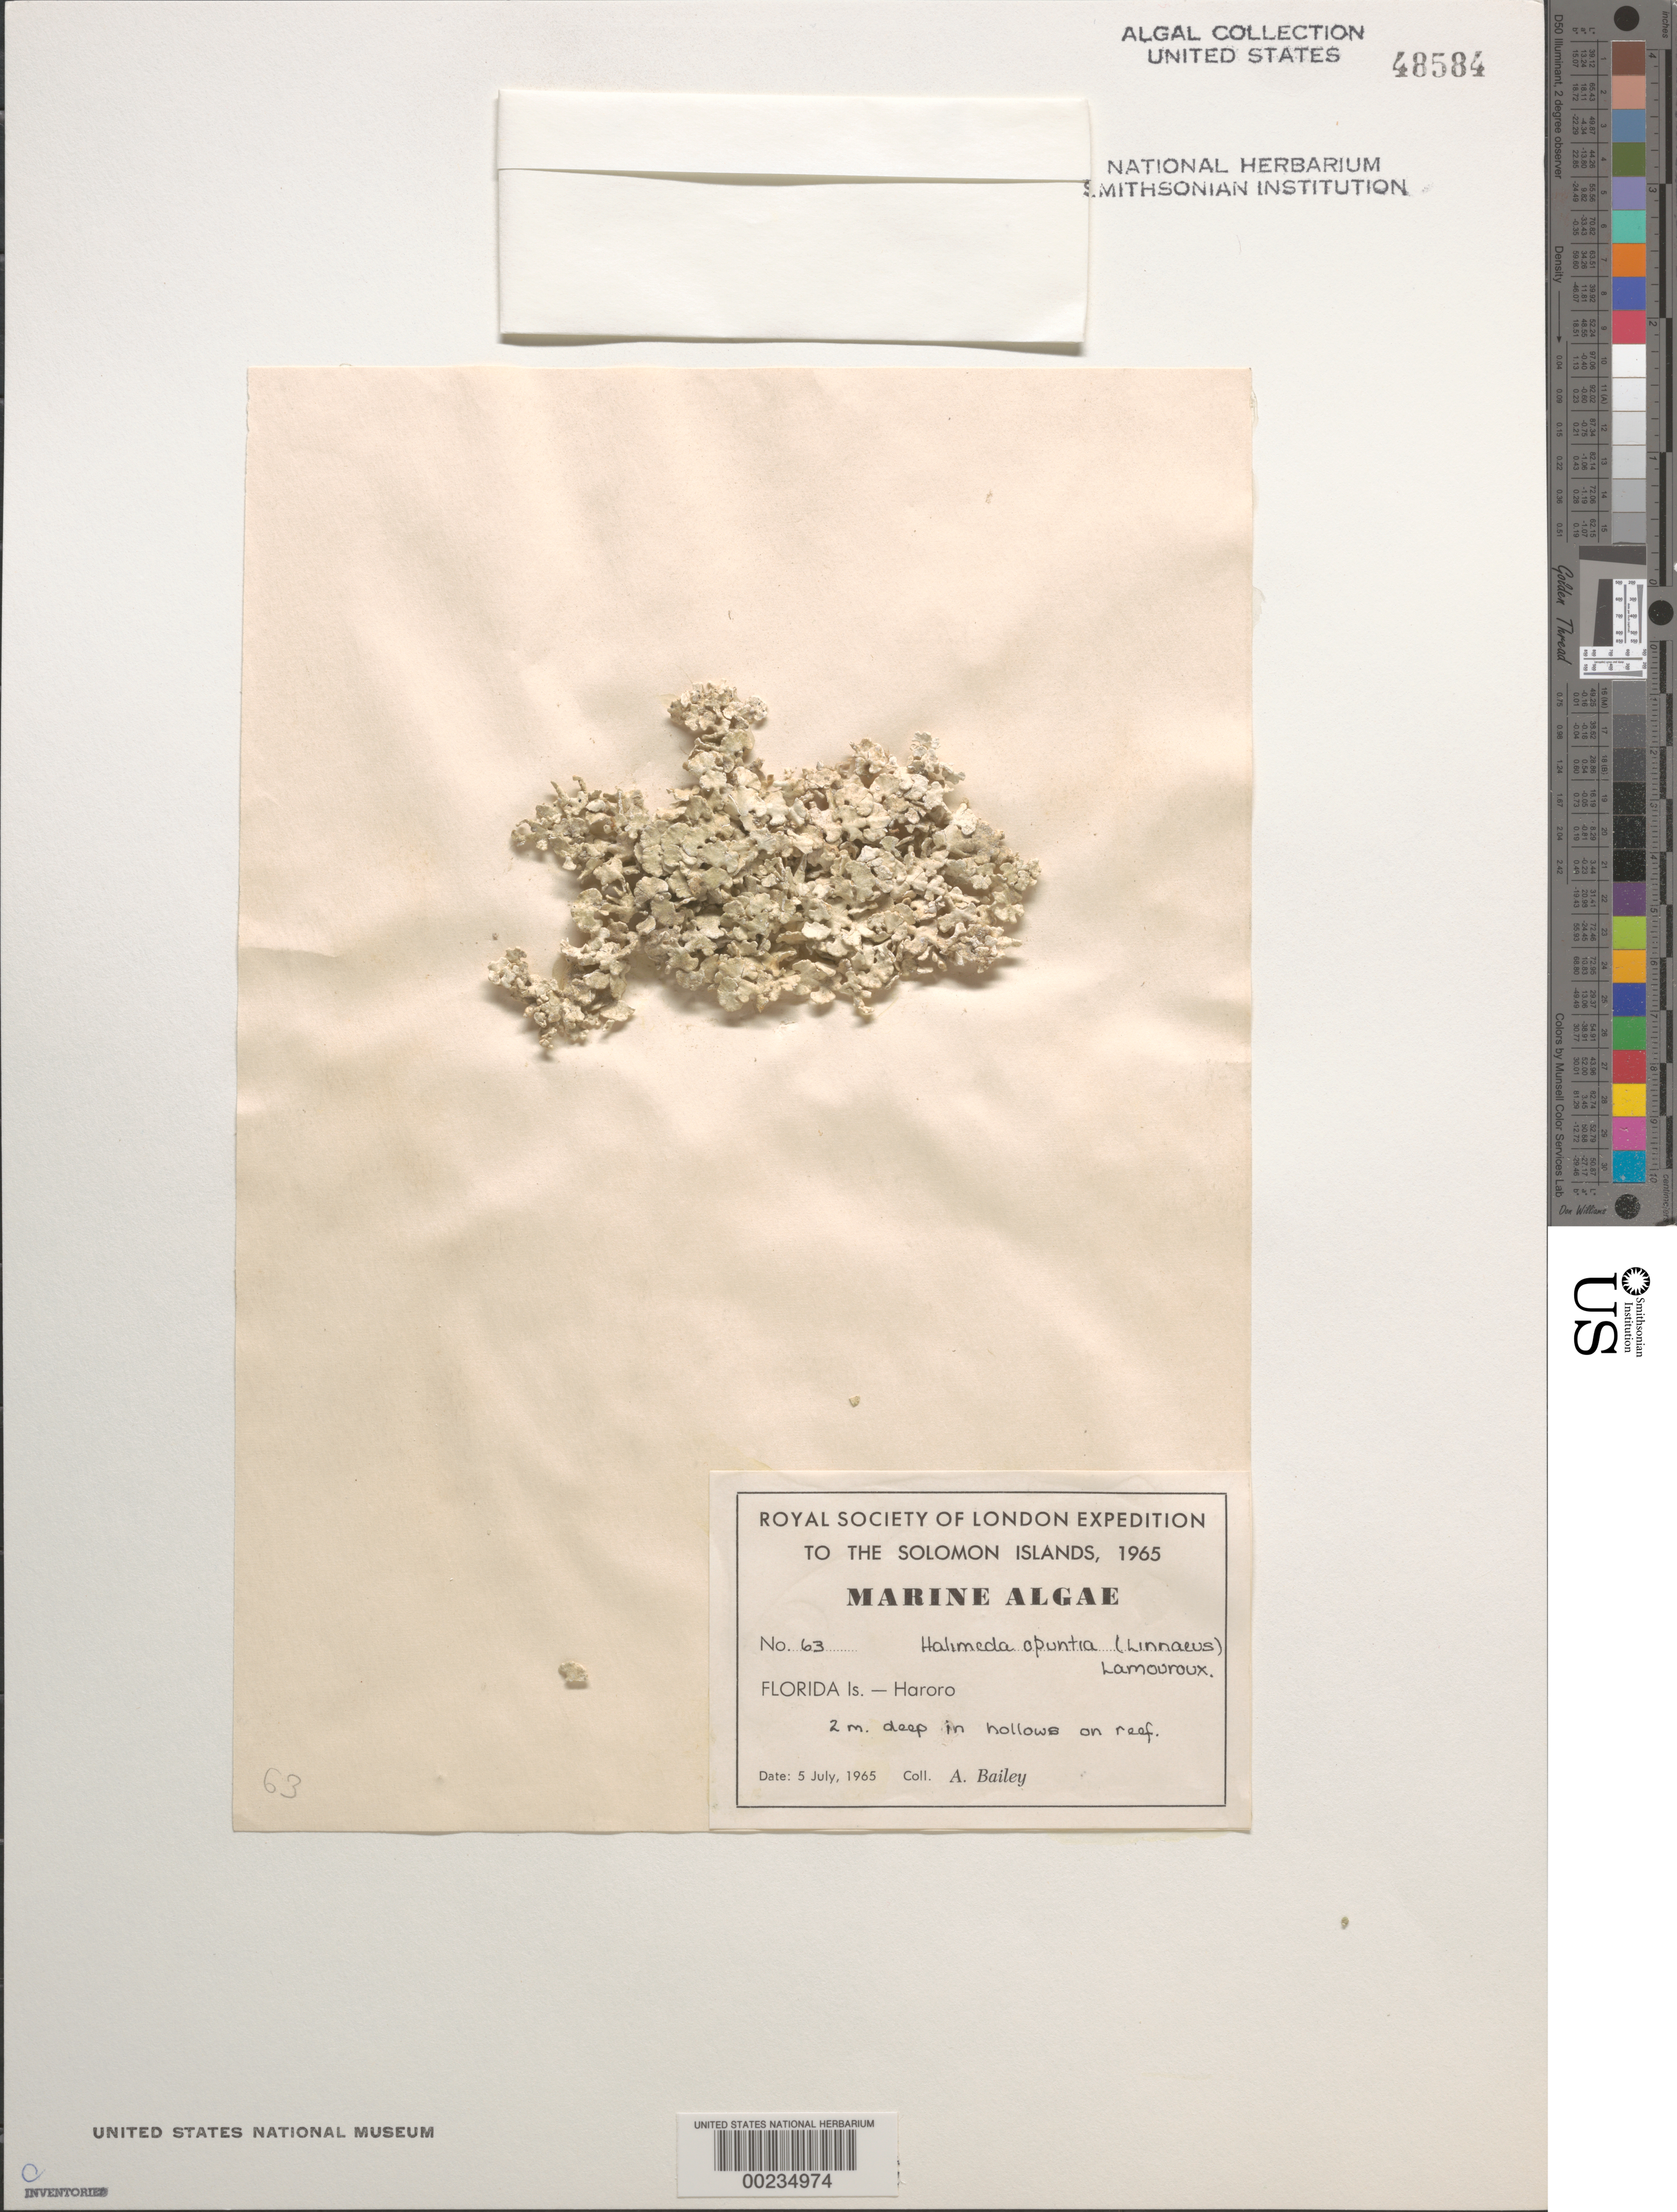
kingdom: Plantae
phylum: Chlorophyta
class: Ulvophyceae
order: Bryopsidales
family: Halimedaceae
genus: Halimeda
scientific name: Halimeda opuntia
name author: (L.) J.V.Lamouroux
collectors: A. Bailey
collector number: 63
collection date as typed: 05 Jul 1965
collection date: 1965-07-05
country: Solomon Islands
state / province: Central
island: Nggela Sule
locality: Haroro (city)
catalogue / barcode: US 48584